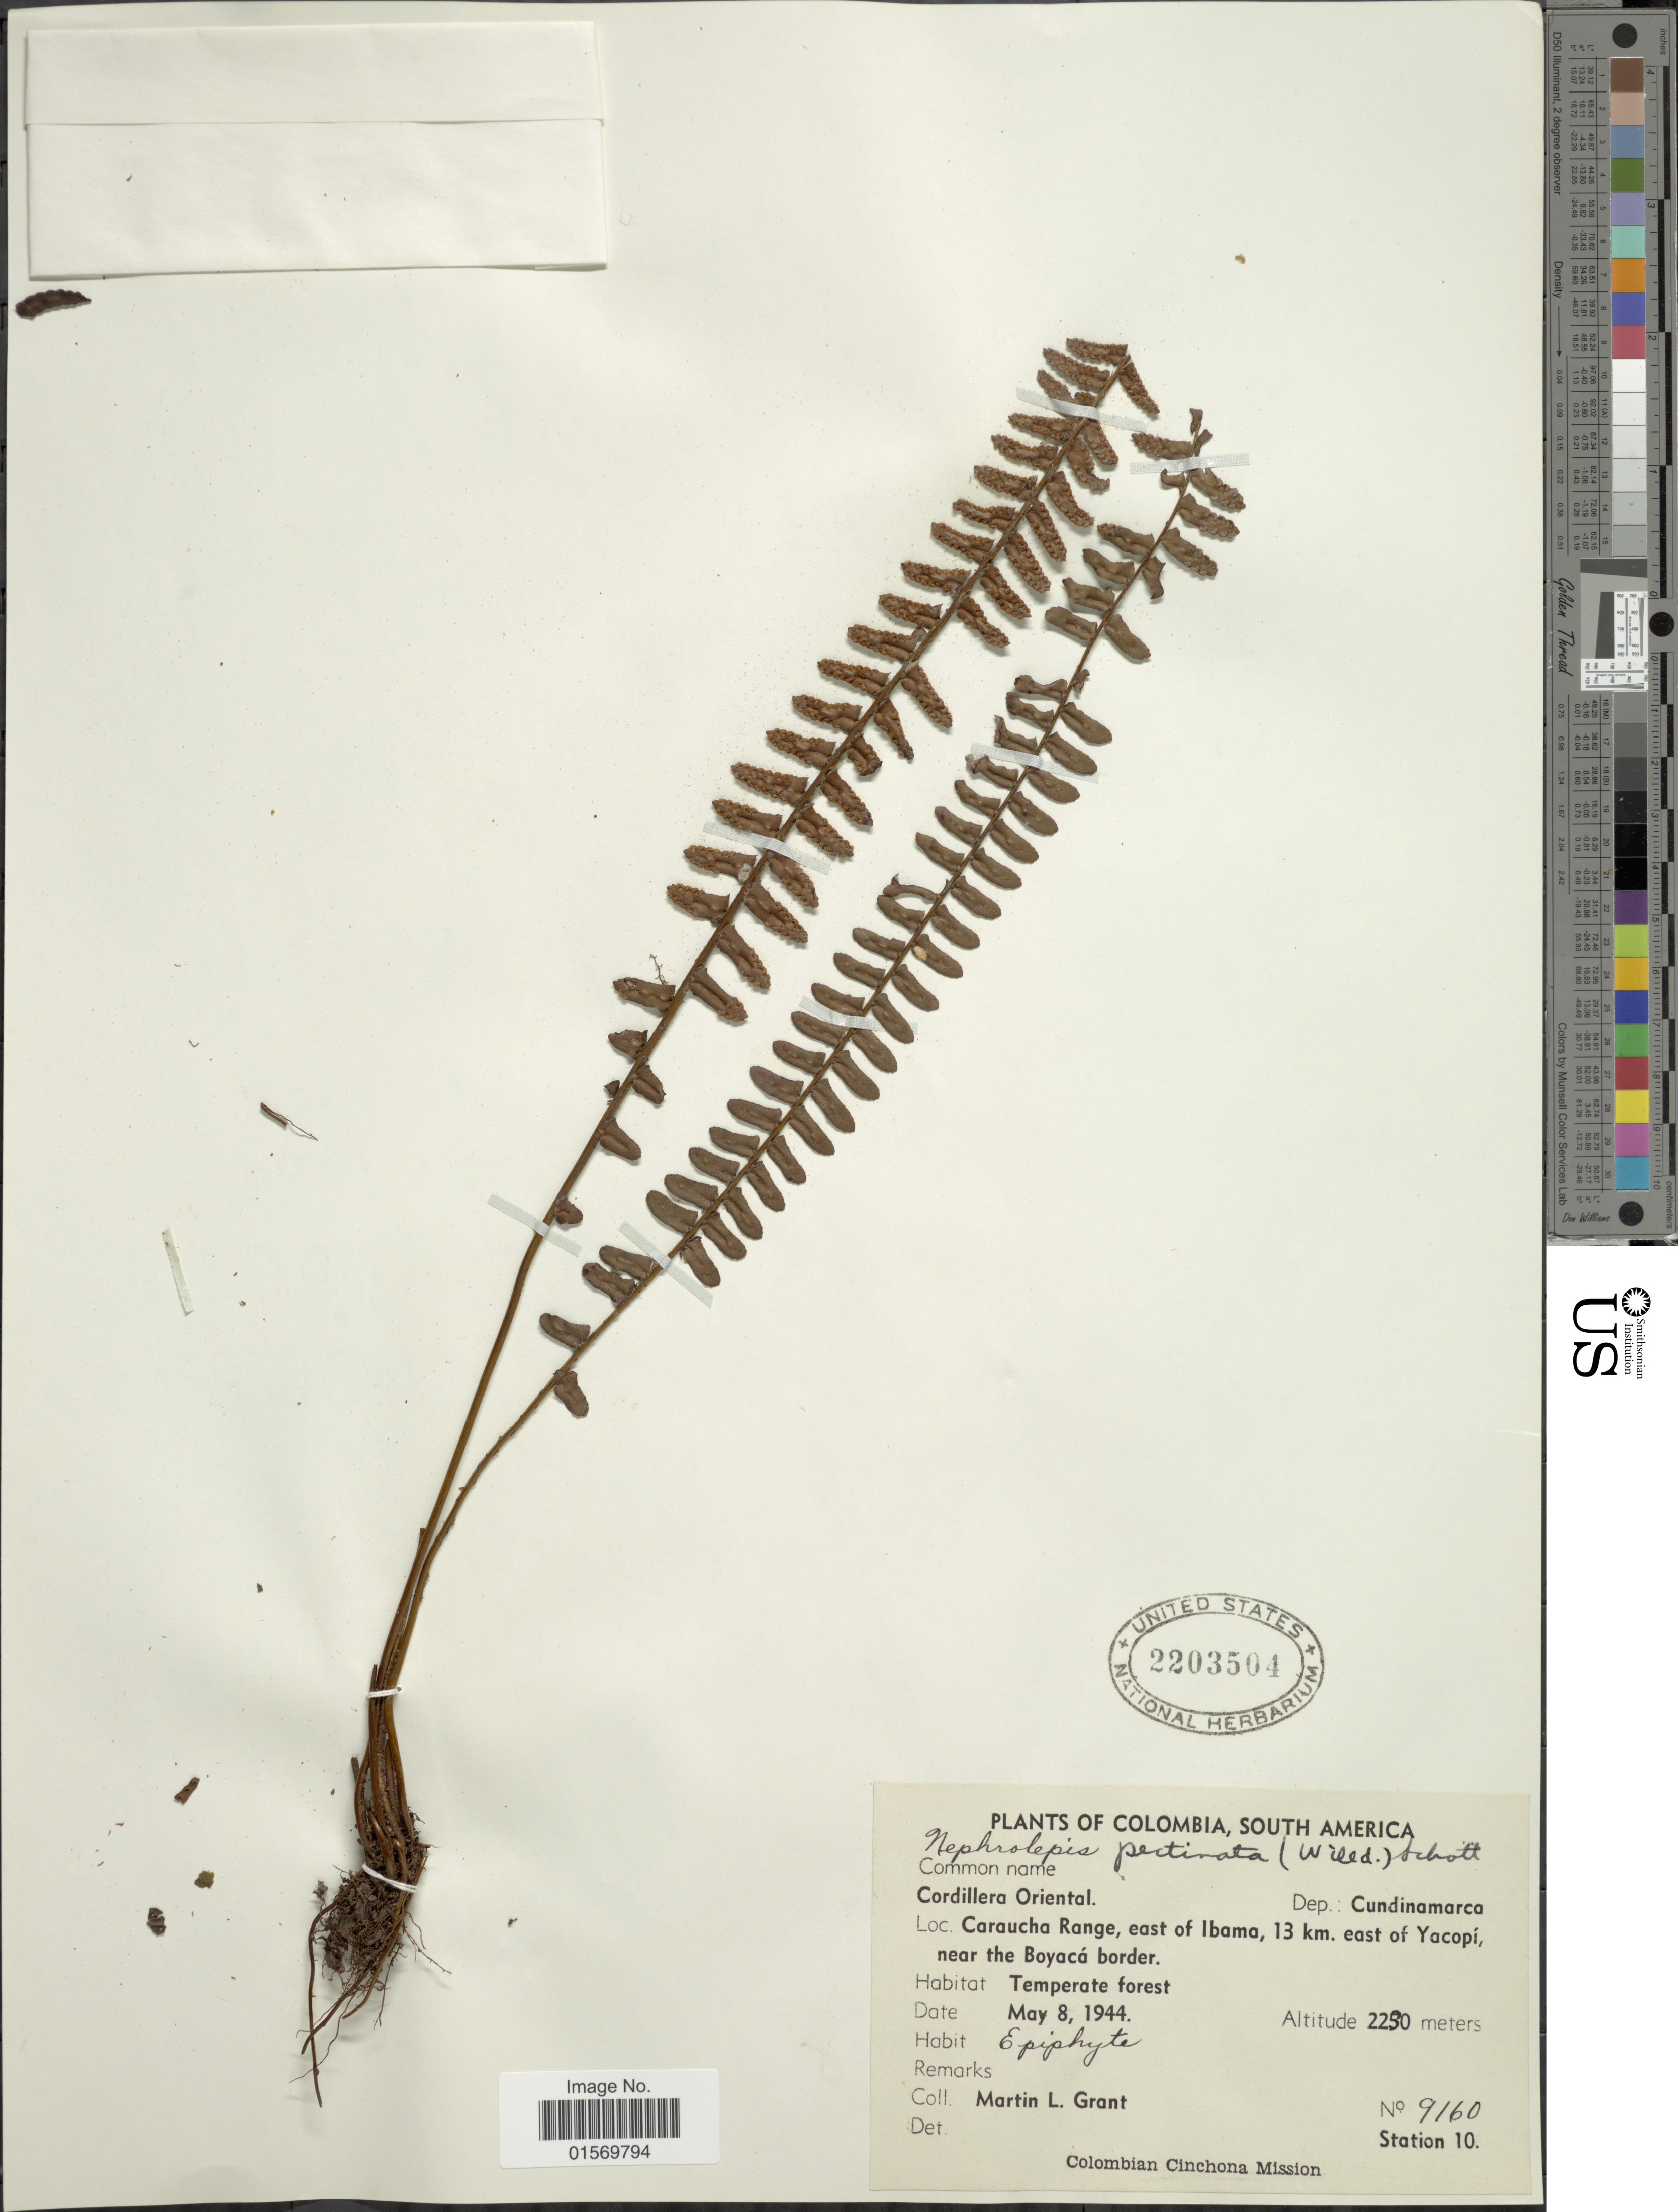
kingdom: Plantae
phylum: Tracheophyta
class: Polypodiopsida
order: Polypodiales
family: Nephrolepidaceae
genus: Nephrolepis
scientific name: Nephrolepis pectinata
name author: (Willd.) Schott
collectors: M. L. Grant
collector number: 9160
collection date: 1944-05-08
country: Colombia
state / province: Cundinamarca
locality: Cordillera Oriental, Caraucha Range, east of Ibama, 13 km. east of Yacopi, near the Boyaca border.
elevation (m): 2230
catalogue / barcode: US 2203504